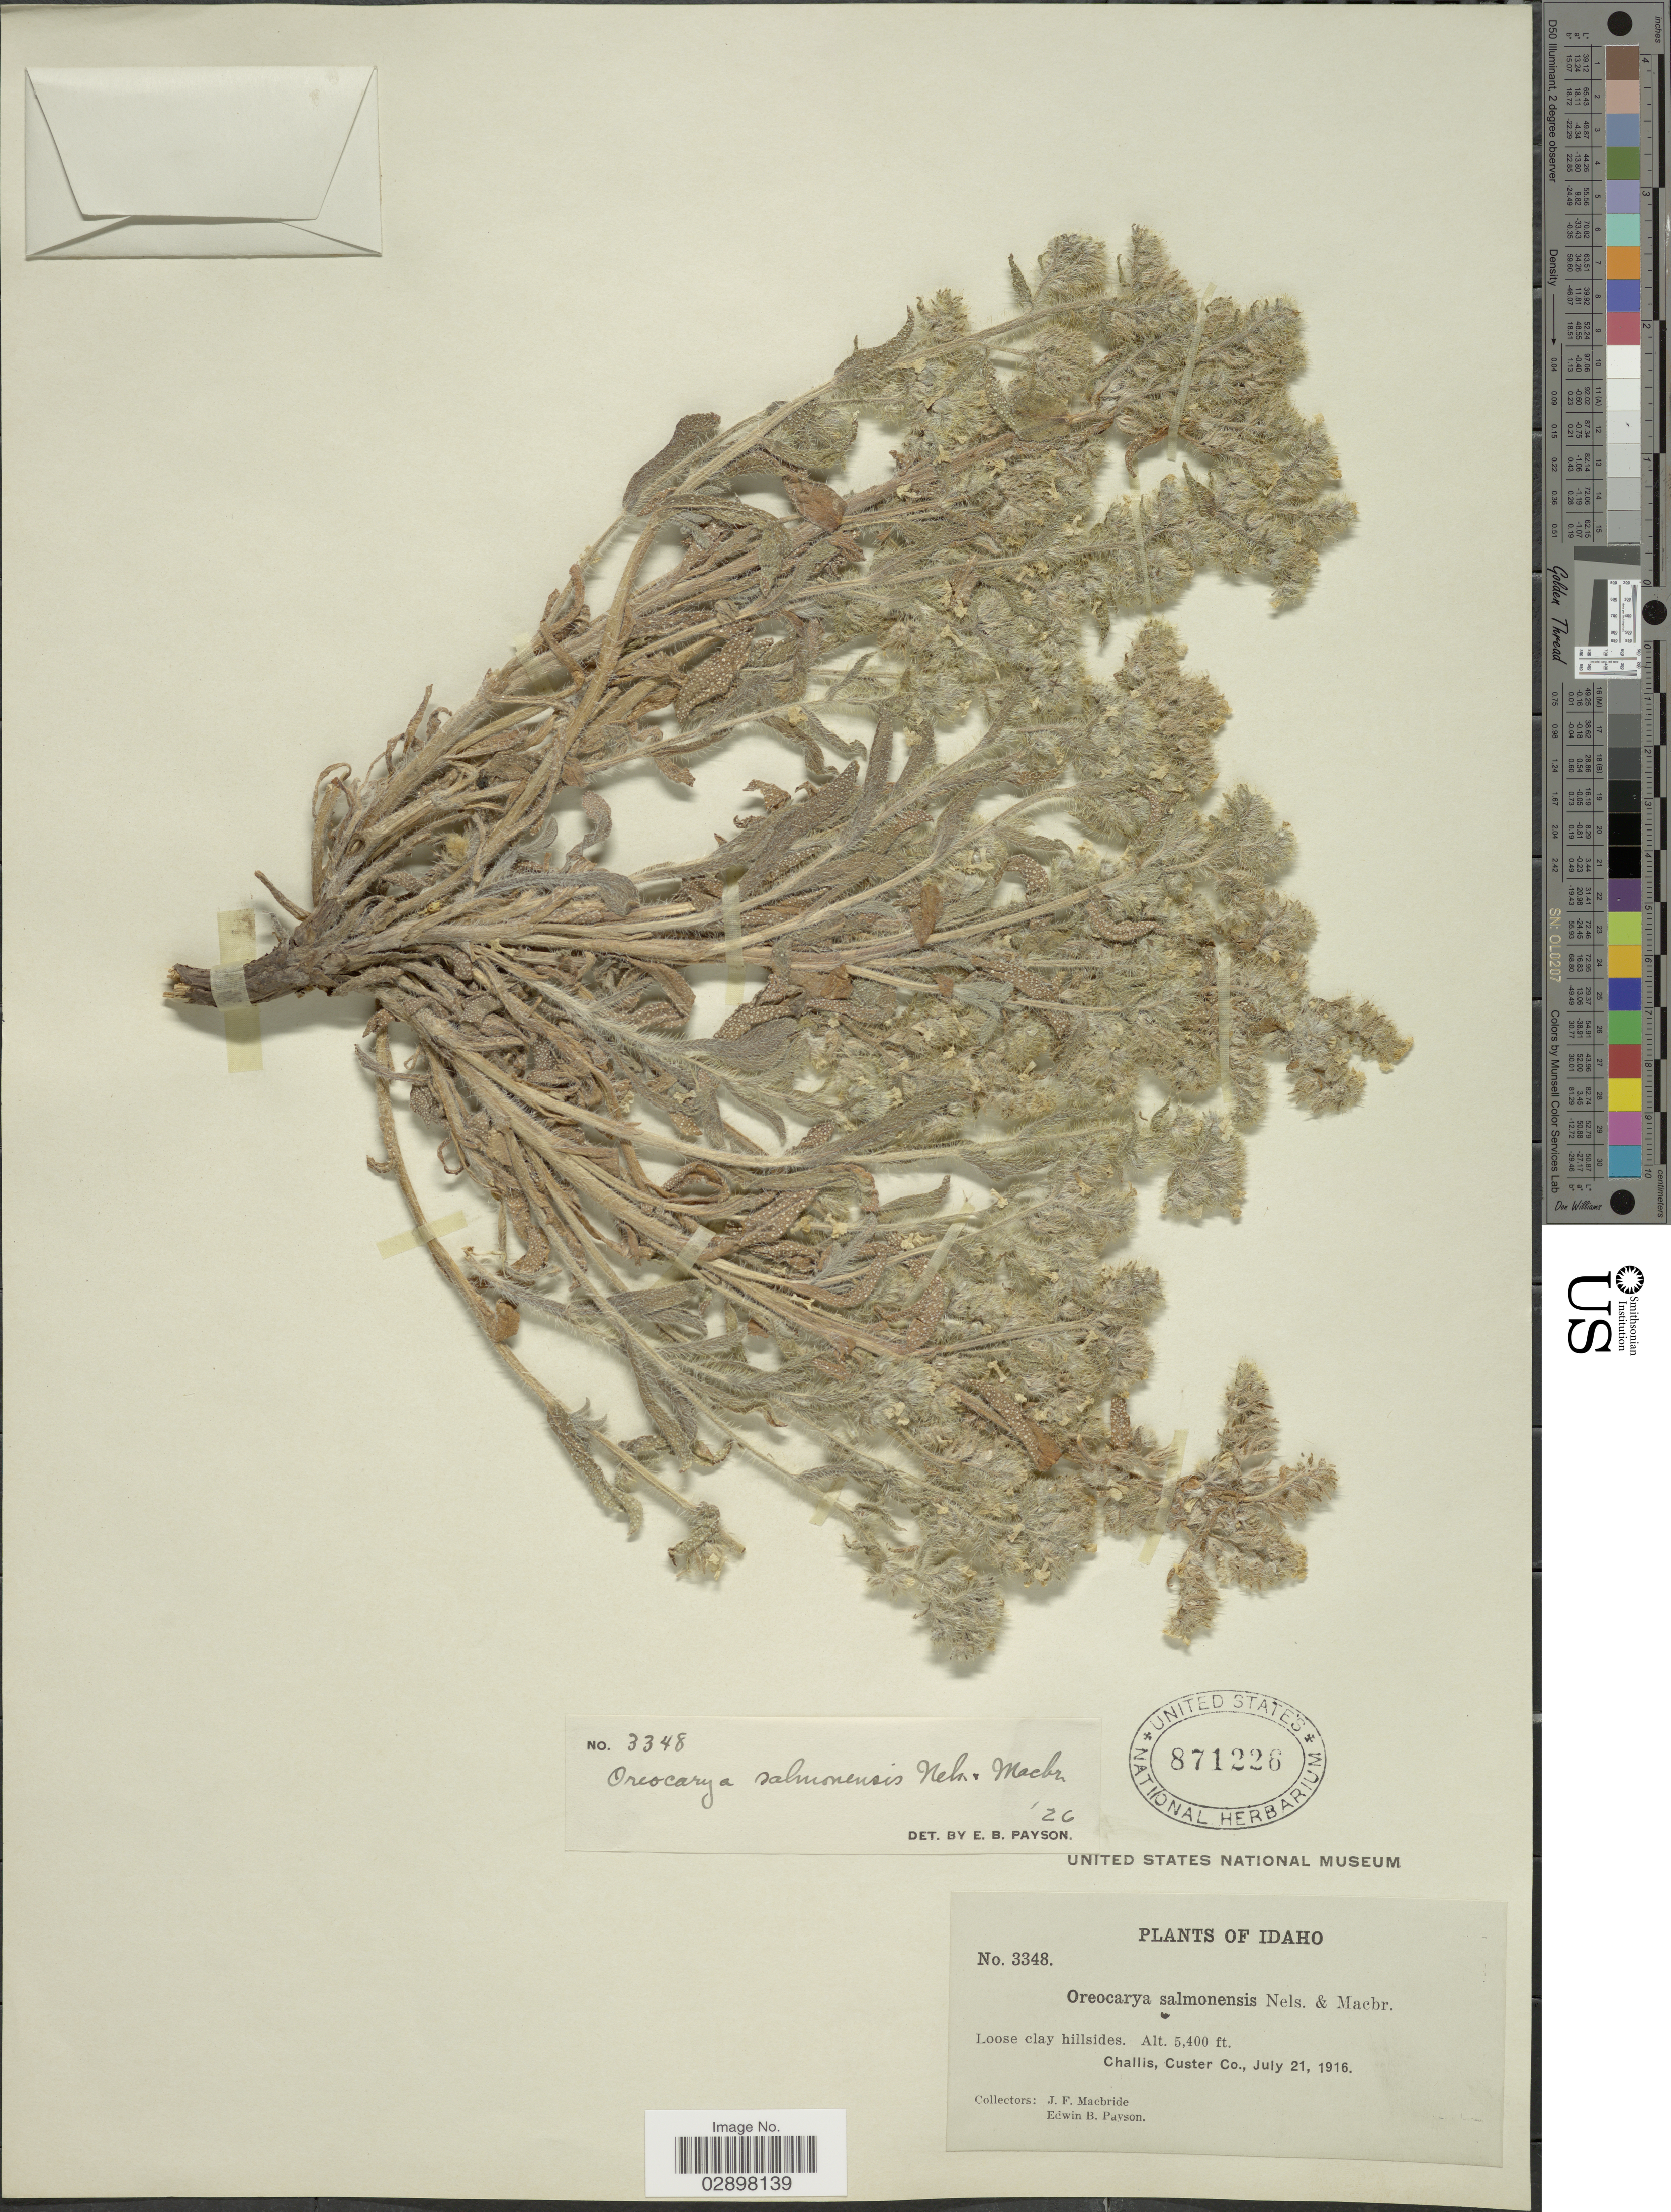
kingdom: Plantae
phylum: Tracheophyta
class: Magnoliopsida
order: Boraginales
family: Boraginaceae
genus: Cryptantha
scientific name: Cryptantha salmonensis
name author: (A. Nelson & J.F. Macbr.) Payson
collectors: J. F. Macbride & E. B. Payson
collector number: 3348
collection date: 1916-07-21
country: United States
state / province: Idaho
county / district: Custer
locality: Challis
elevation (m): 1646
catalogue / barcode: US 871226